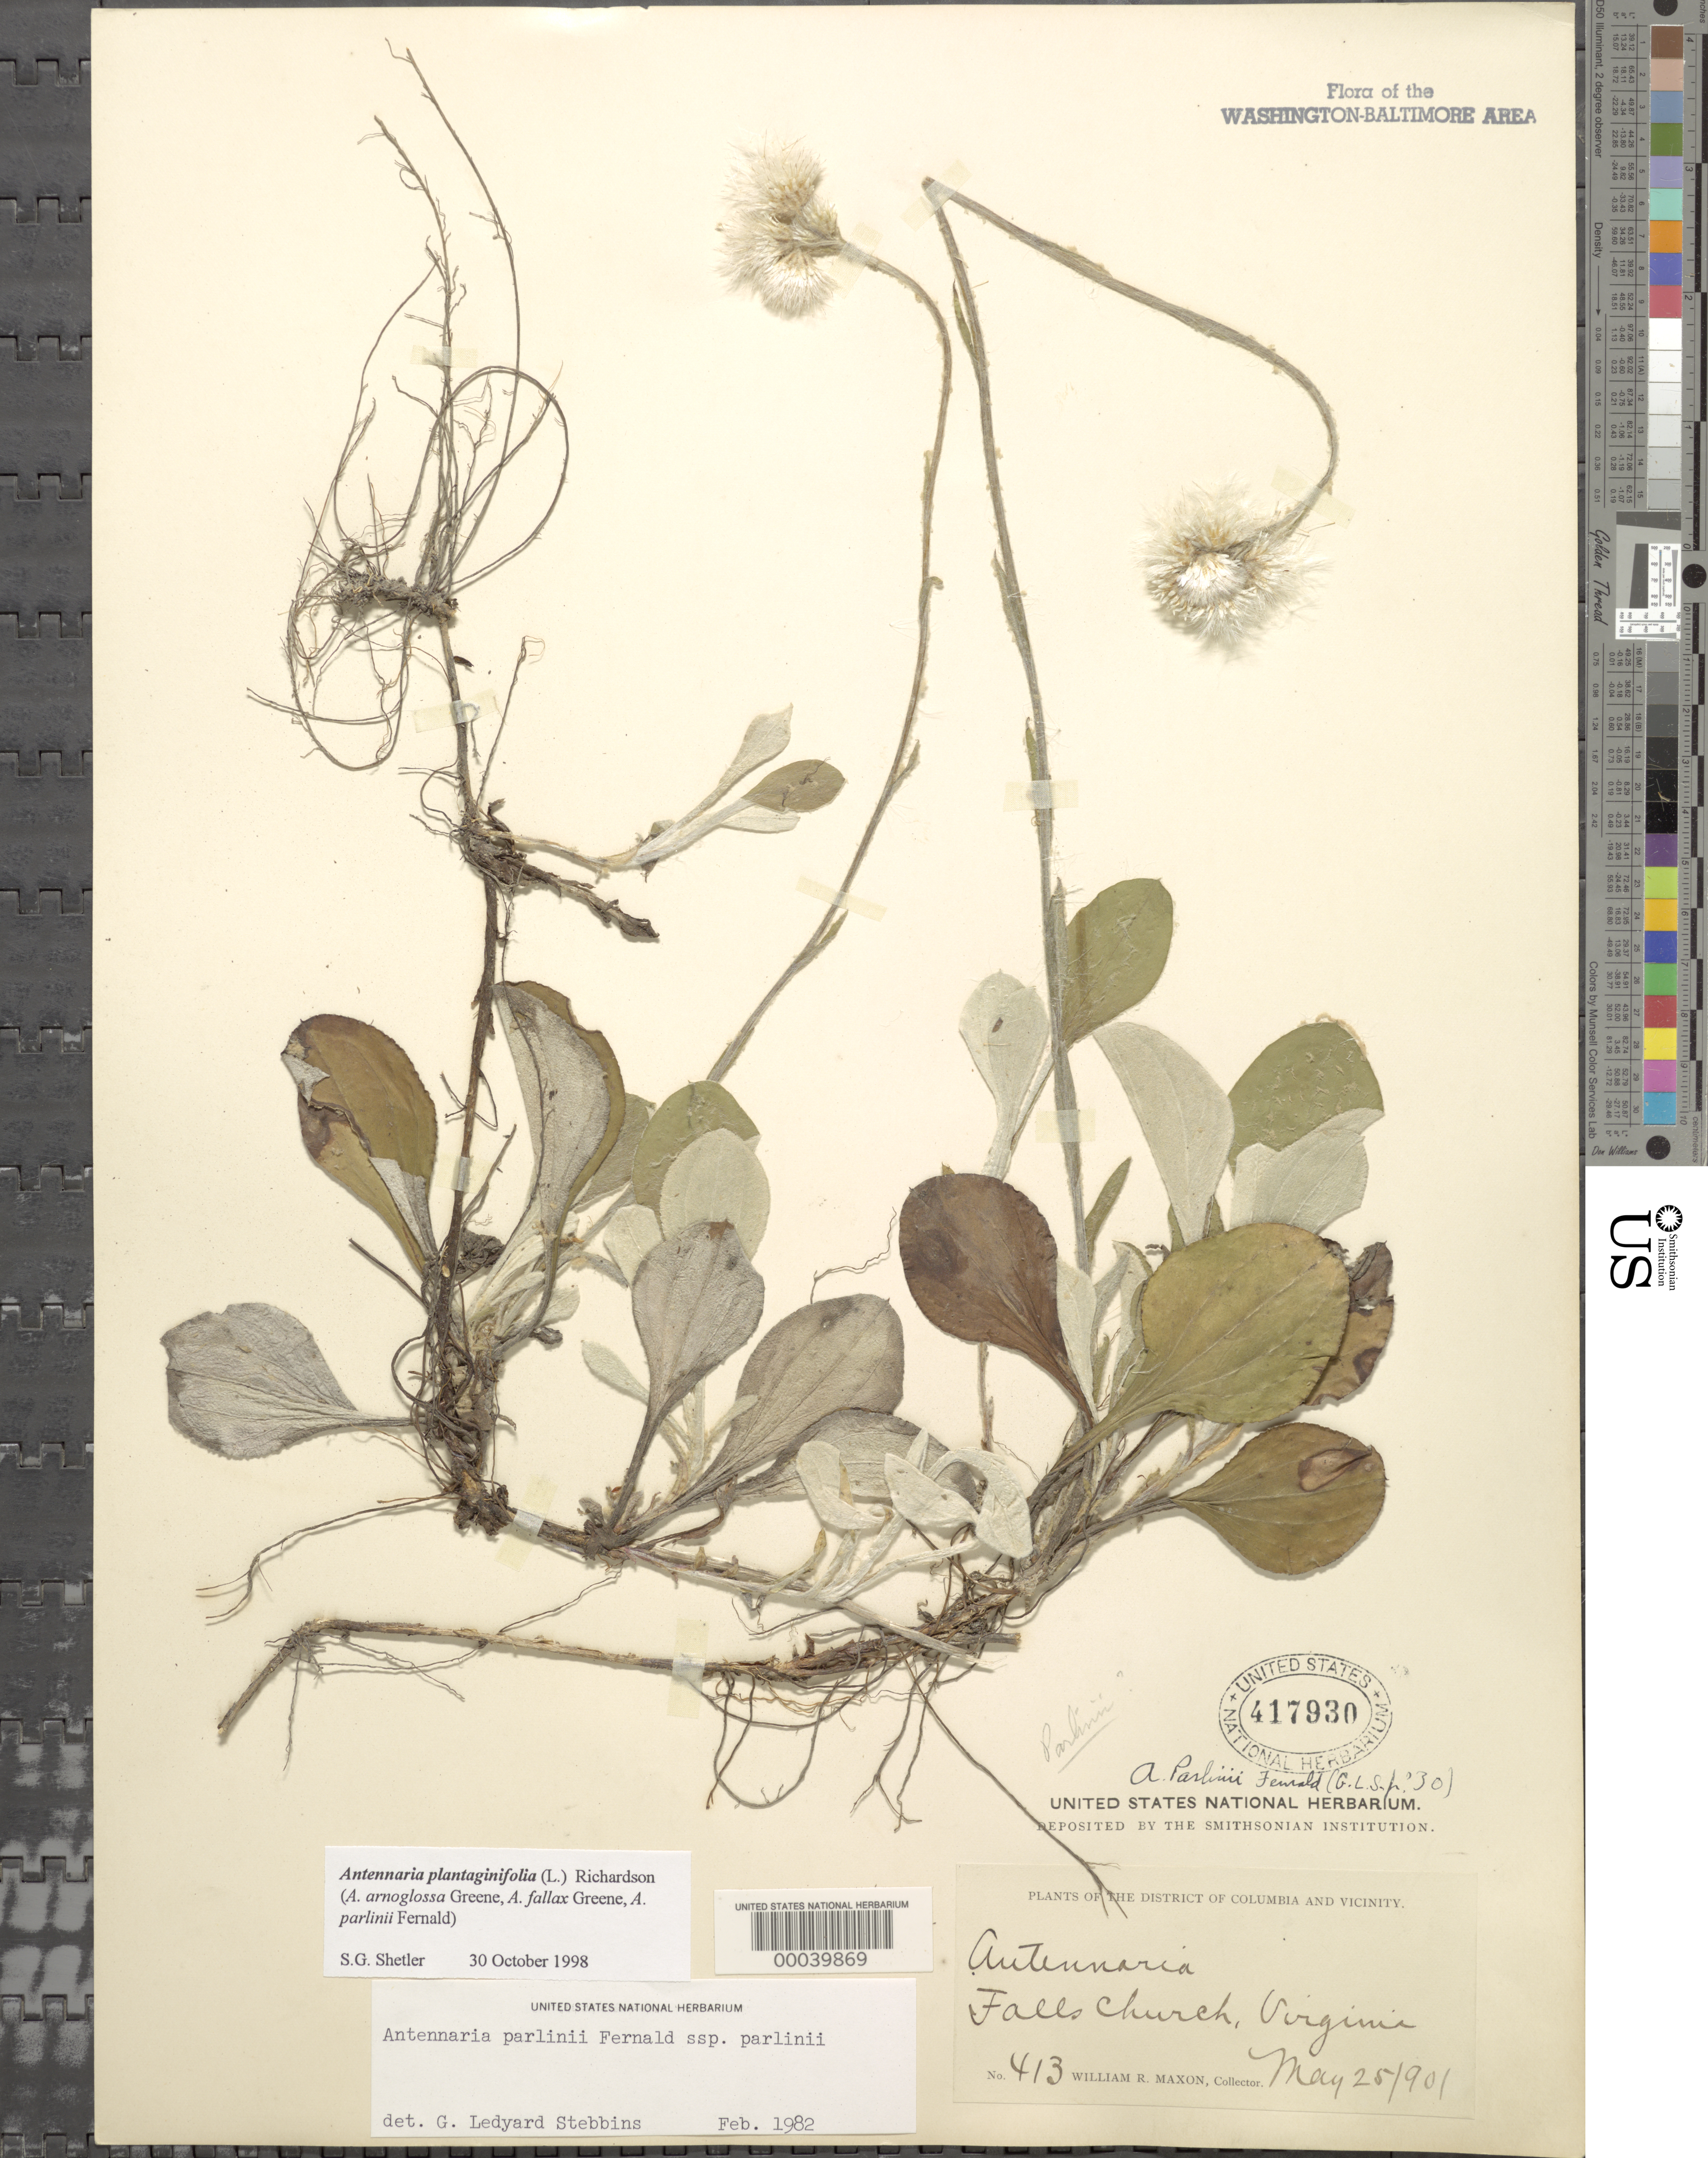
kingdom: Plantae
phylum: Tracheophyta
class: Magnoliopsida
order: Asterales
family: Asteraceae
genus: Antennaria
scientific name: Antennaria plantaginifolia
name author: (L.) Richardson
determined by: Stebbins, G. L.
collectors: W. R. Maxon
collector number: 413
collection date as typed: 25 May 1901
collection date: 1901-05-25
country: United States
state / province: Virginia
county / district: Fairfax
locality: Falls Church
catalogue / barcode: US 417930